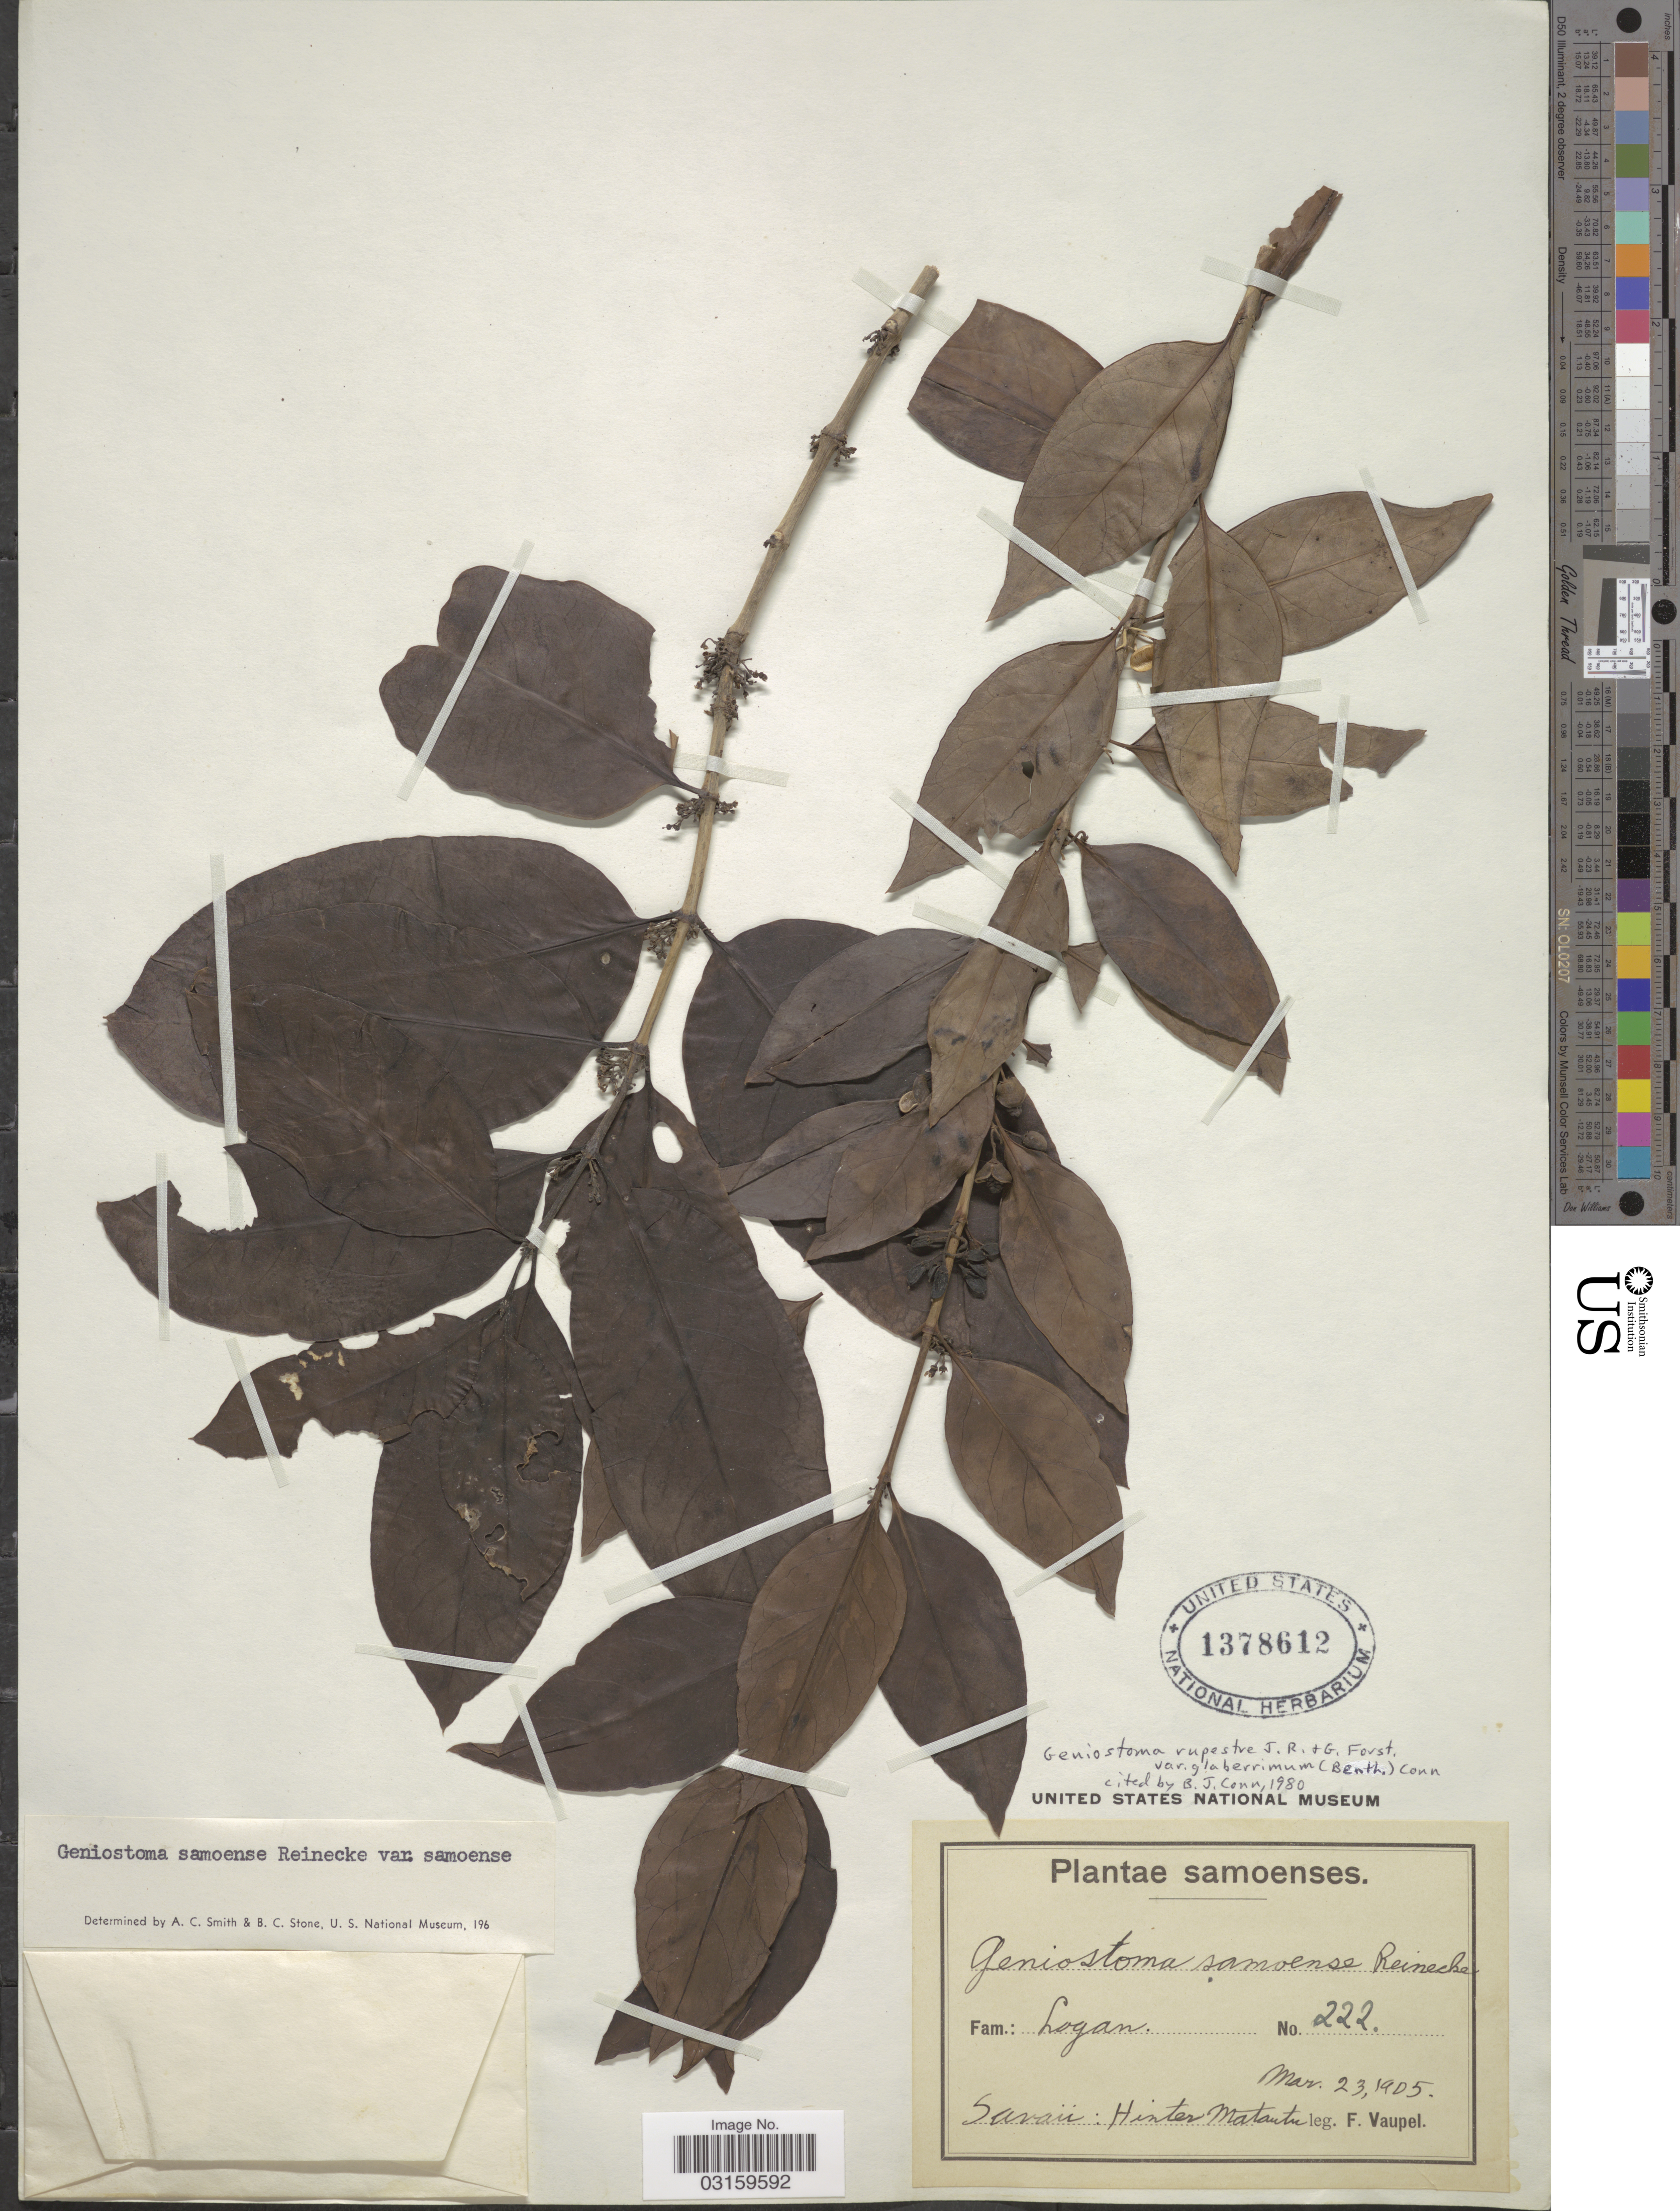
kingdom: Plantae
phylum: Tracheophyta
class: Magnoliopsida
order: Gentianales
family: Loganiaceae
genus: Geniostoma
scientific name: Geniostoma rupestre var. glaberrimum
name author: J.R. Forst. & G. Forst.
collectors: F. Vaupel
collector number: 222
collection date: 1905-03-23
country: Samoa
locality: Savaii: Hinter Matautu.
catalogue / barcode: US 1378612